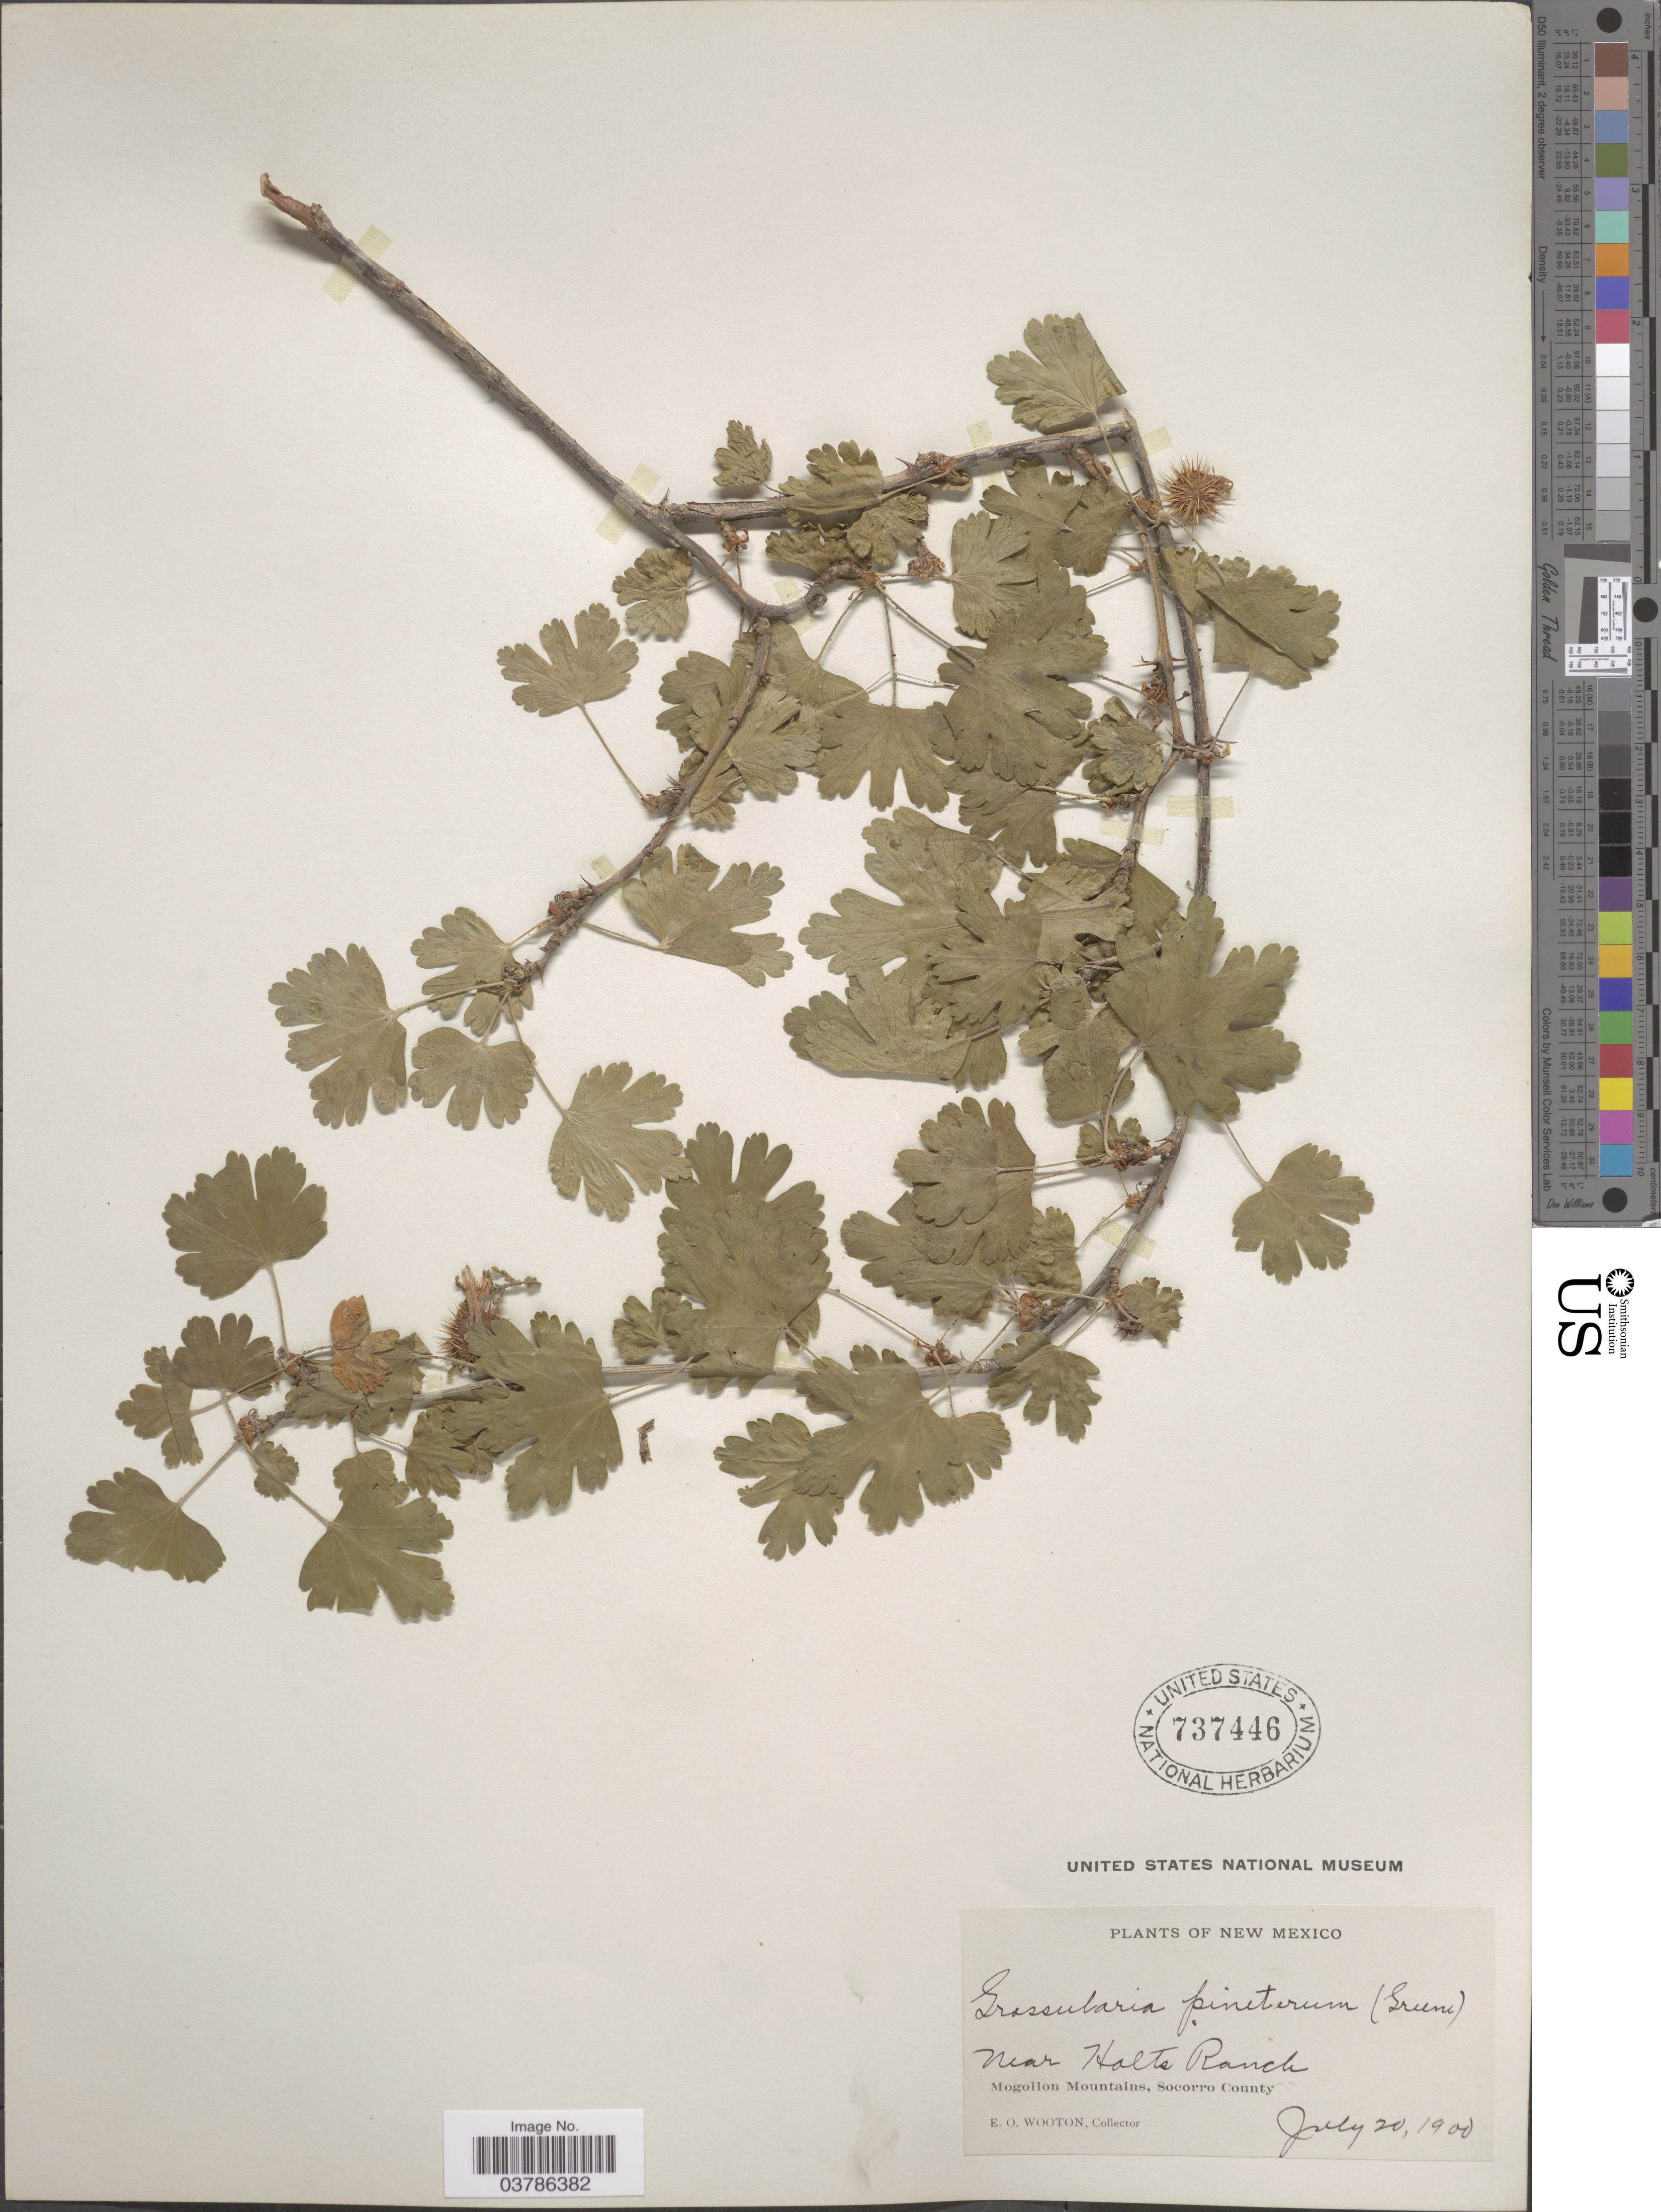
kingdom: Plantae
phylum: Tracheophyta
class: Magnoliopsida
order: Saxifragales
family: Grossulariaceae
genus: Ribes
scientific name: Ribes pinetorum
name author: Greene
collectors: E. O. Wooton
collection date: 1900-07-20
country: United States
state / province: New Mexico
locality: Near Holts Ranch. Mogollon Mountains, Socorro County.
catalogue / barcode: US 737446